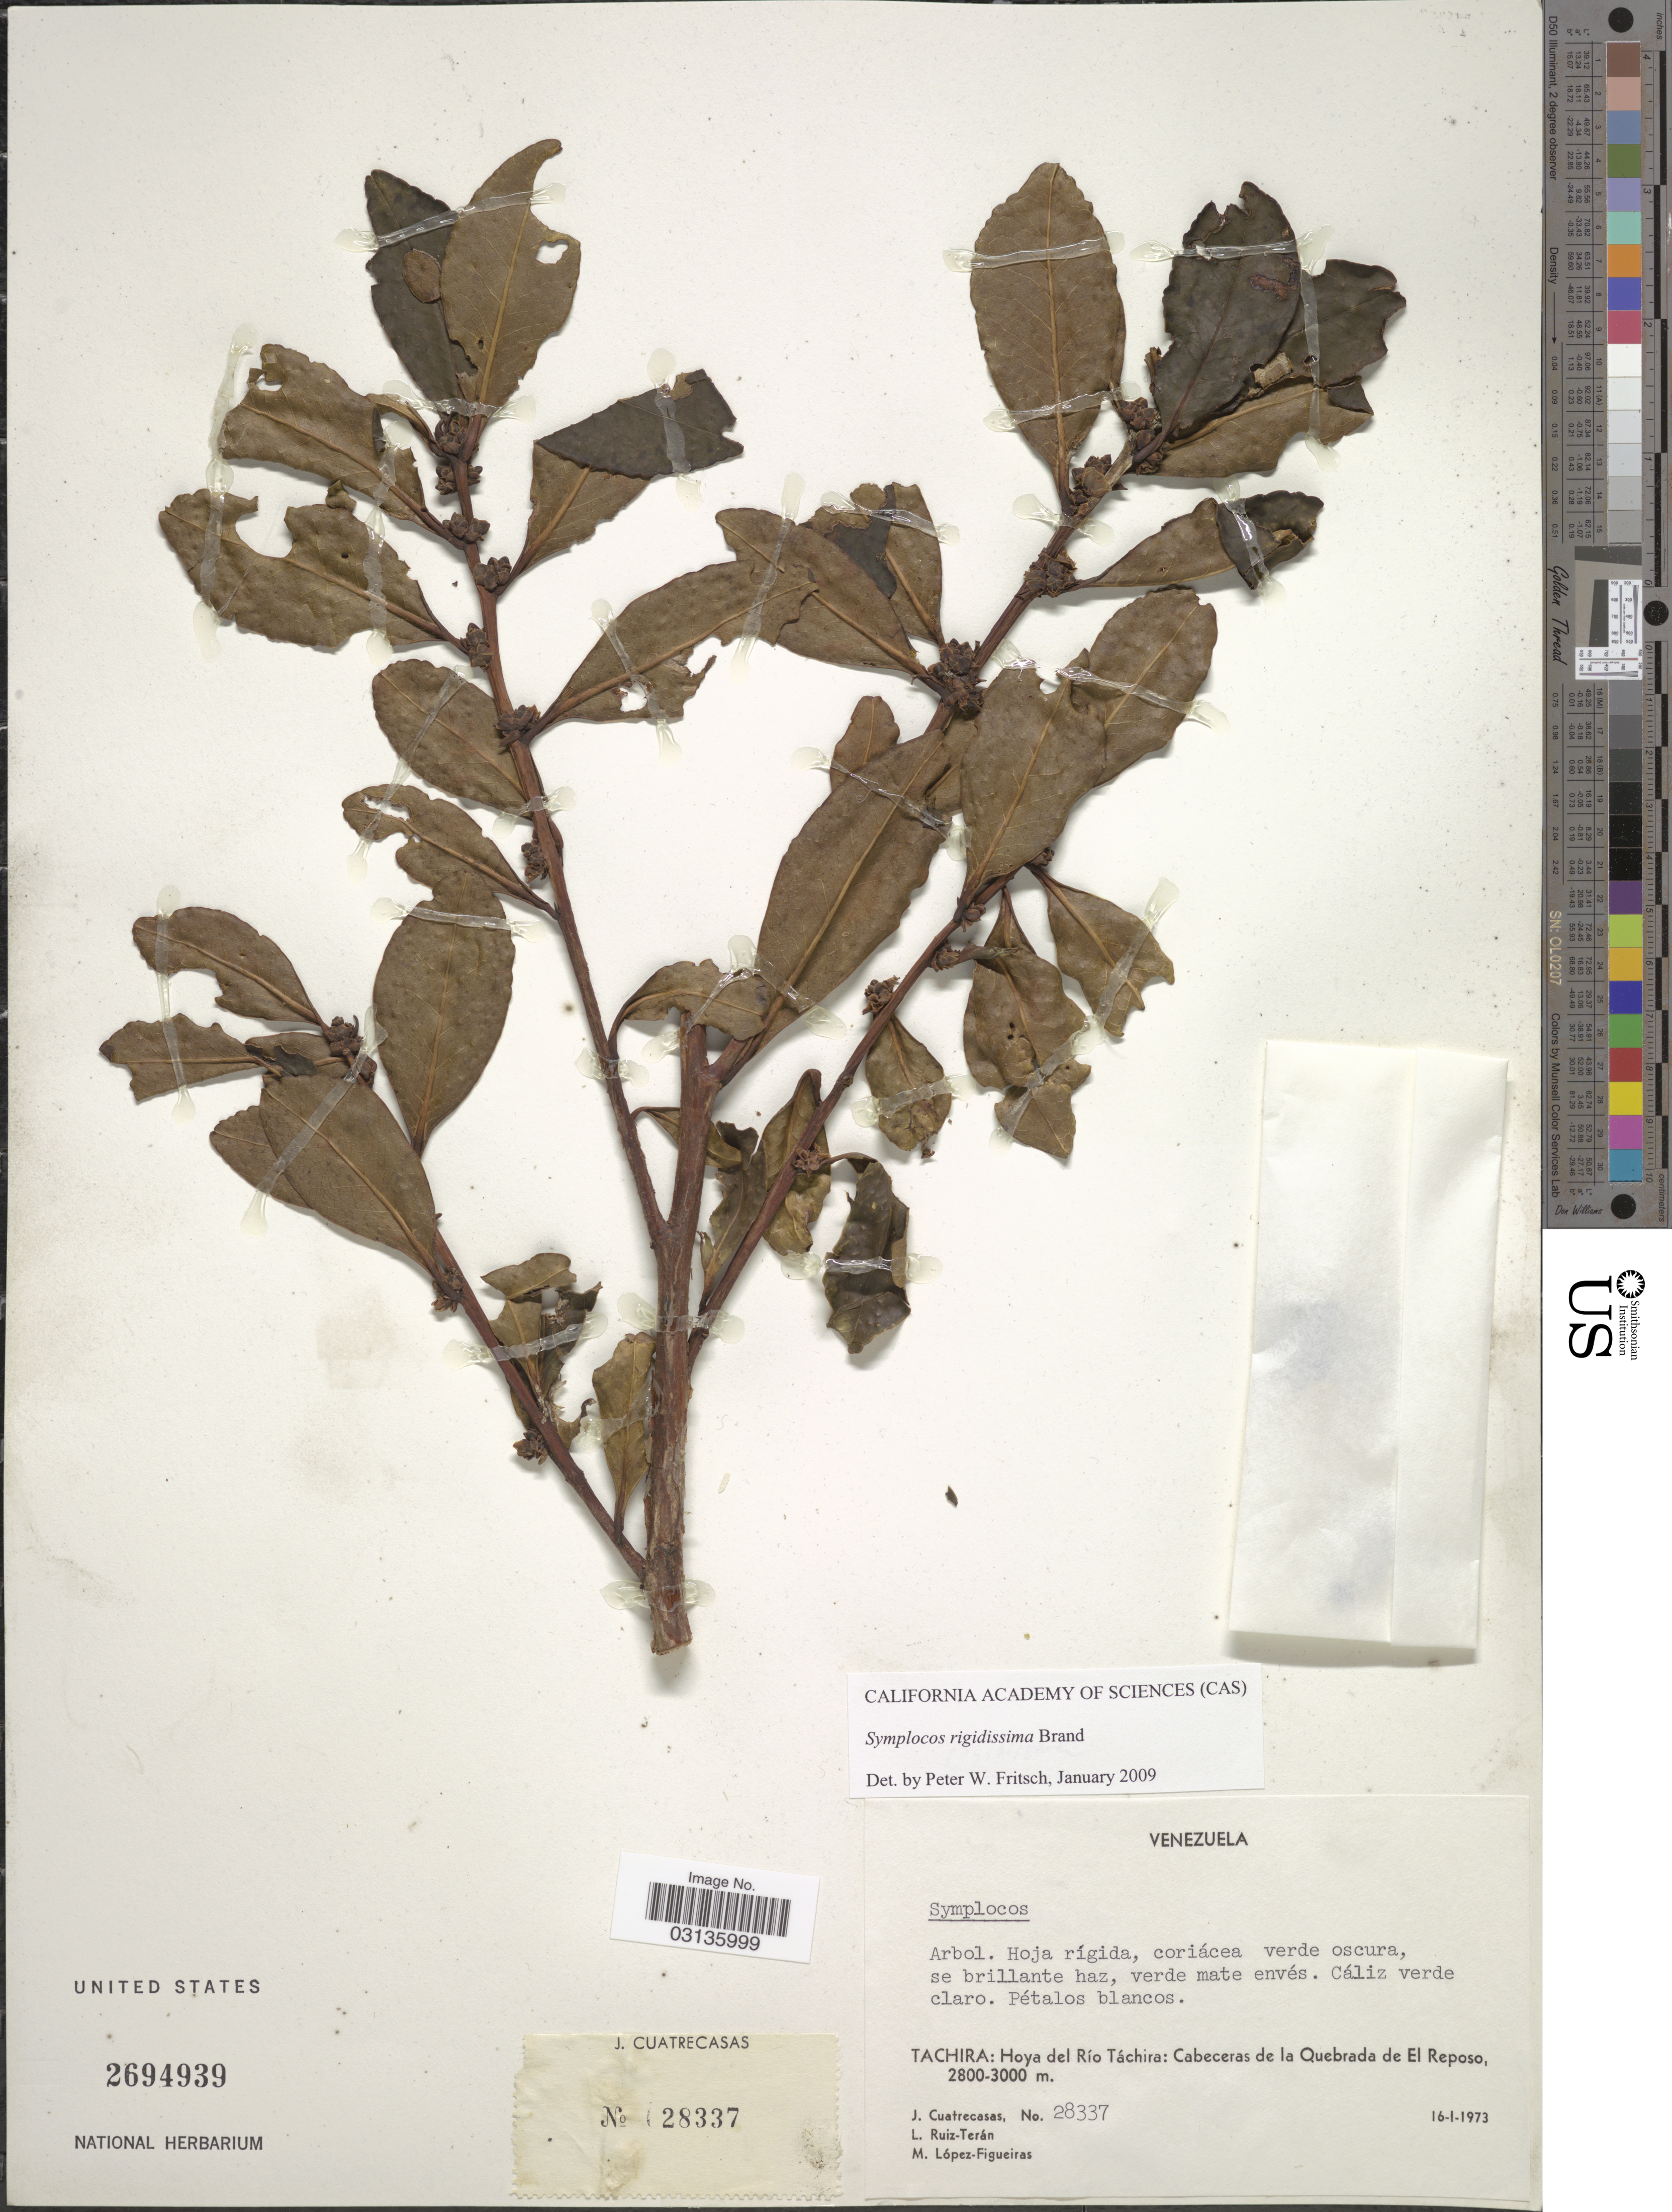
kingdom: Plantae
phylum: Tracheophyta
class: Magnoliopsida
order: Ericales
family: Symplocaceae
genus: Symplocos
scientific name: Symplocos rigidissima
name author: Brand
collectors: J. Cuatrecasas, L. E. Ruíz-Terán & M. López Figueiras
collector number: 28337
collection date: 1973-01-16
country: Venezuela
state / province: Tachira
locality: Hoya del Río Táchira: Cabeceras de la Quebrada de El Reposo.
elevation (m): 2800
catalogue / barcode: US 2694939